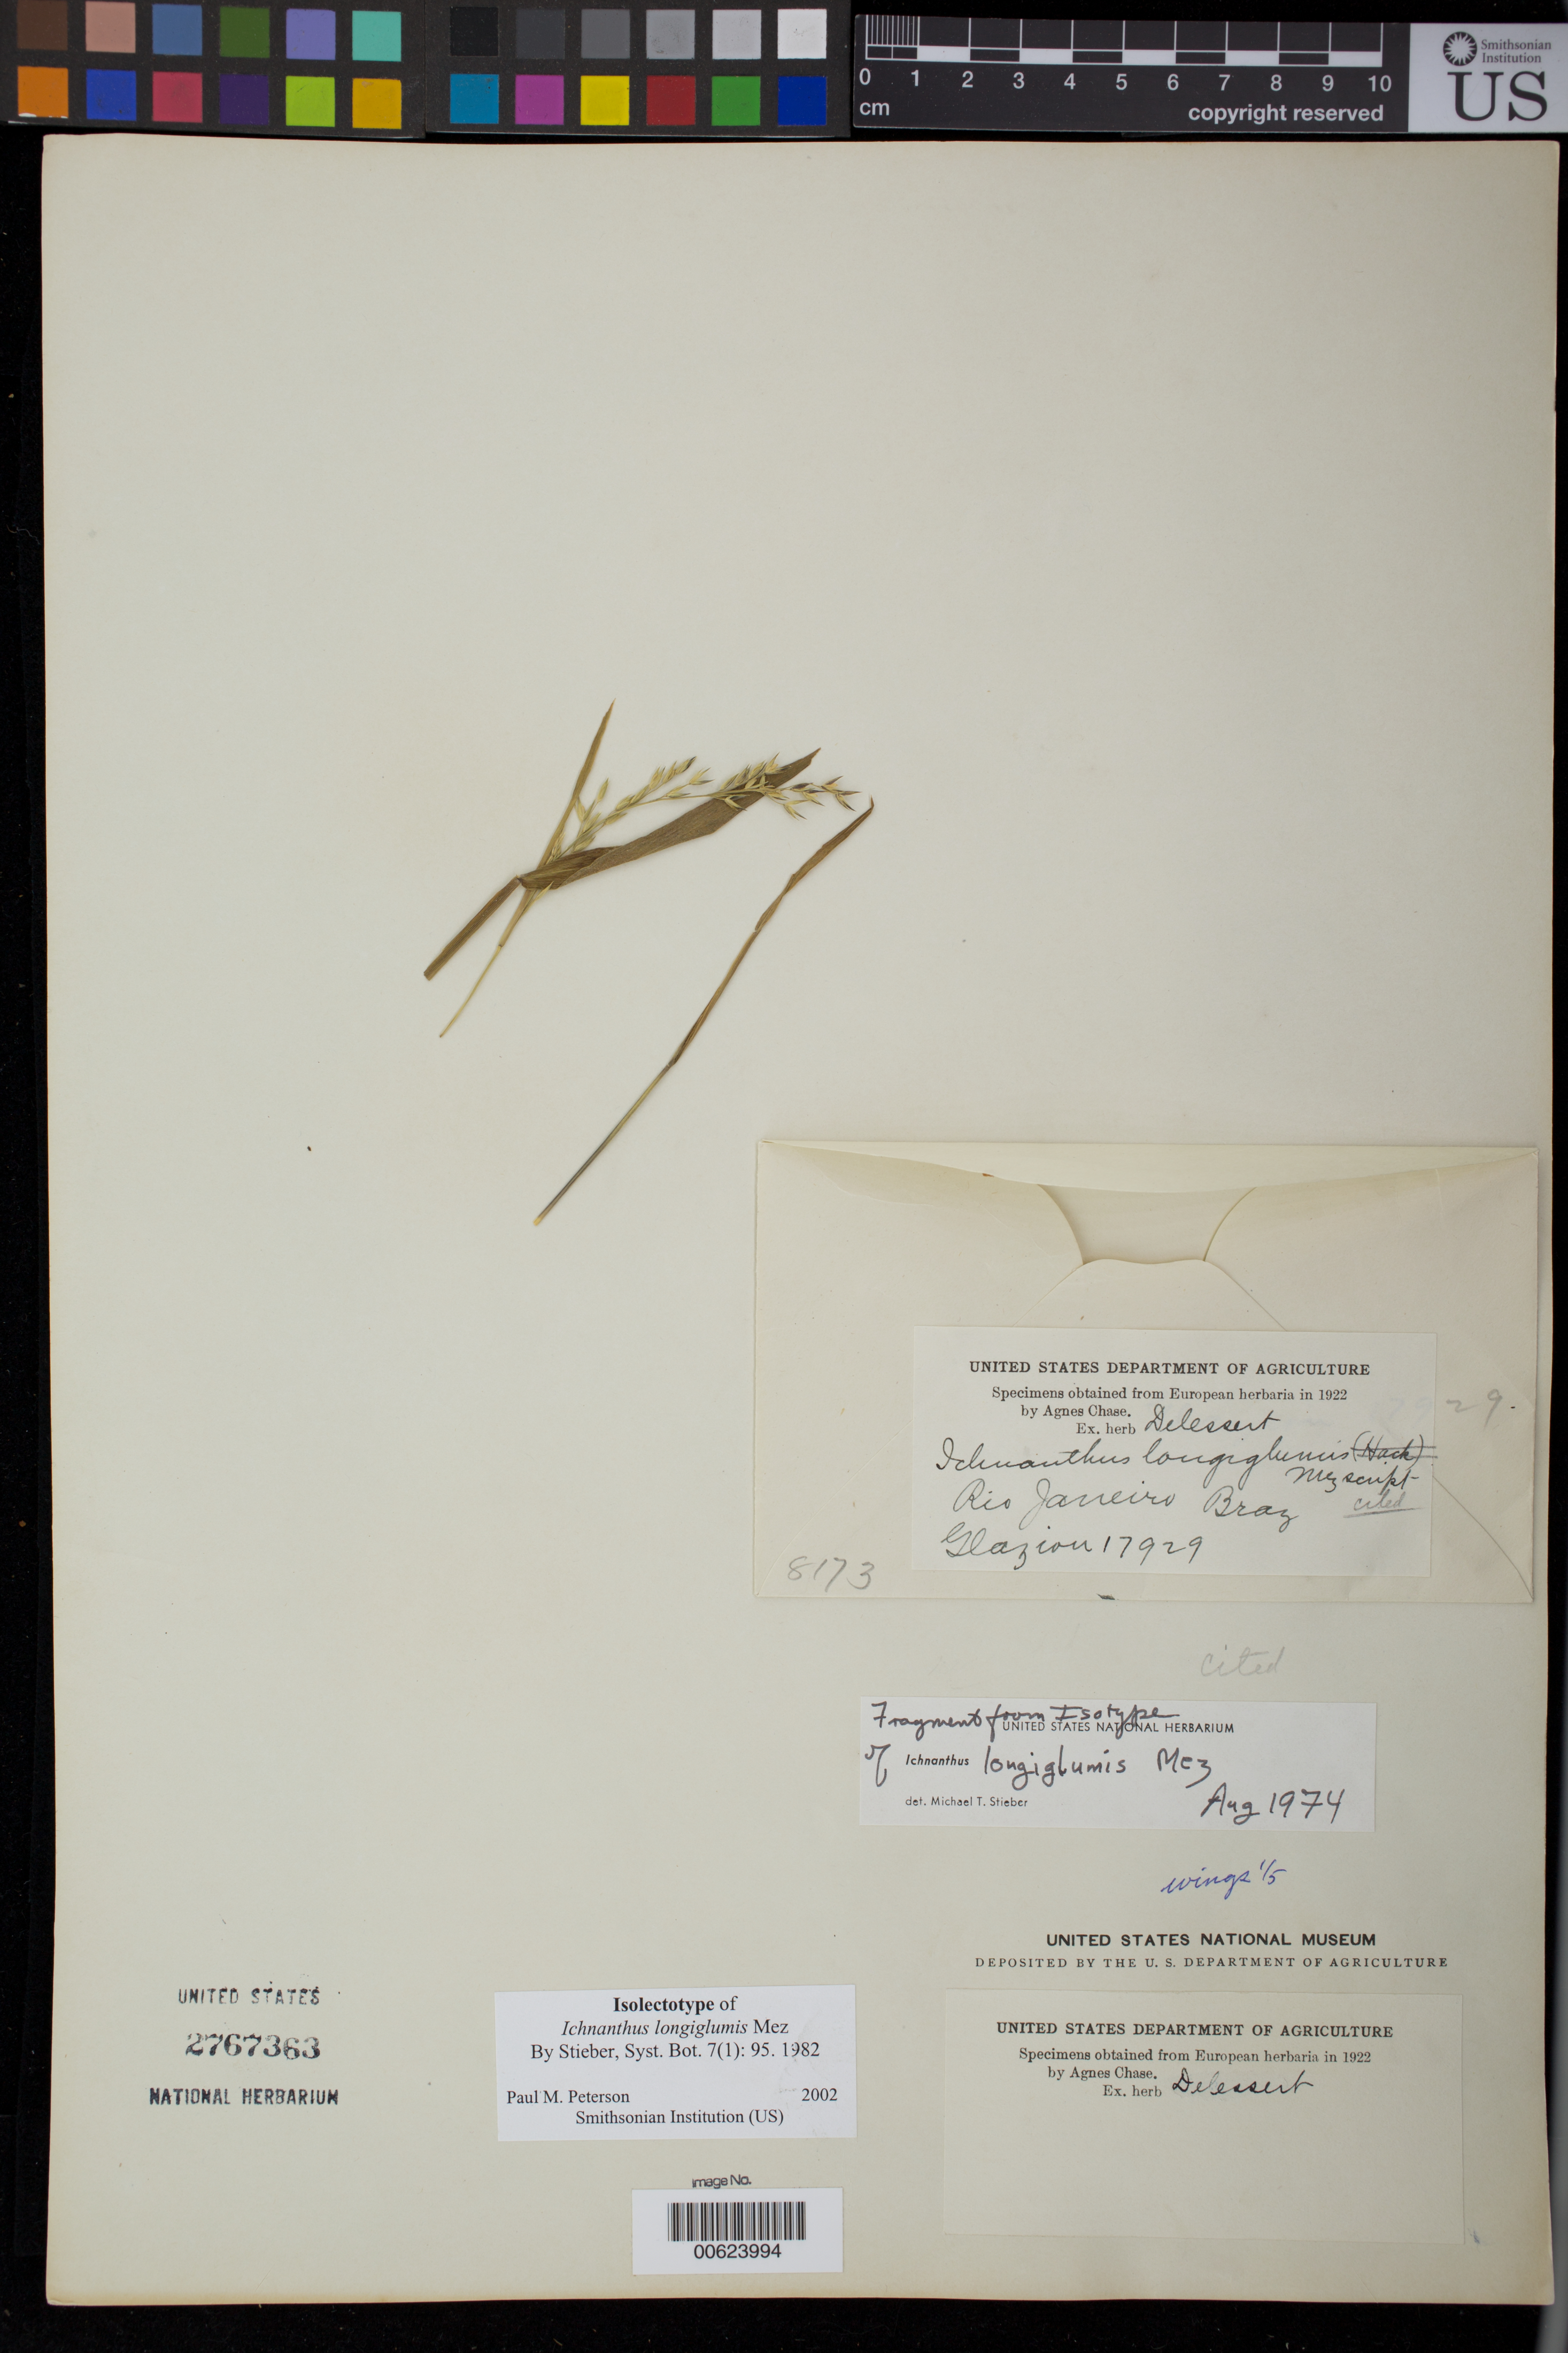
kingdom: Plantae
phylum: Tracheophyta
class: Liliopsida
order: Poales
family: Poaceae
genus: Ichnanthus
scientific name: Ichnanthus longiglumis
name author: Mez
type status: Isosyntype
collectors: A. F. M. Glaziou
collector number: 17929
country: Brazil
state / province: Rio de Janeiro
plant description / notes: Fragmentary material of type specimen ex herb. Delessert. Note: although all US sheets of Glaziou 17929 are cited & annotated "isolectotype", different sheets bear 2 different localities: Minas Gerais & Rio de Janeiro. Steiber cites the lectotype (B) as "Brazil, Rio de Janeiro, Pico de Itabira, among rocks, 21 Dec 1888, Glaziou 17929". [But note that Itabira is in Minas Gerais, not Rio de Janeiro.] The only US sheet with a collection date (USNH 1280067) has a different collection date (21 Oct. 1888) than the lectotype.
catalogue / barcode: US 2767363